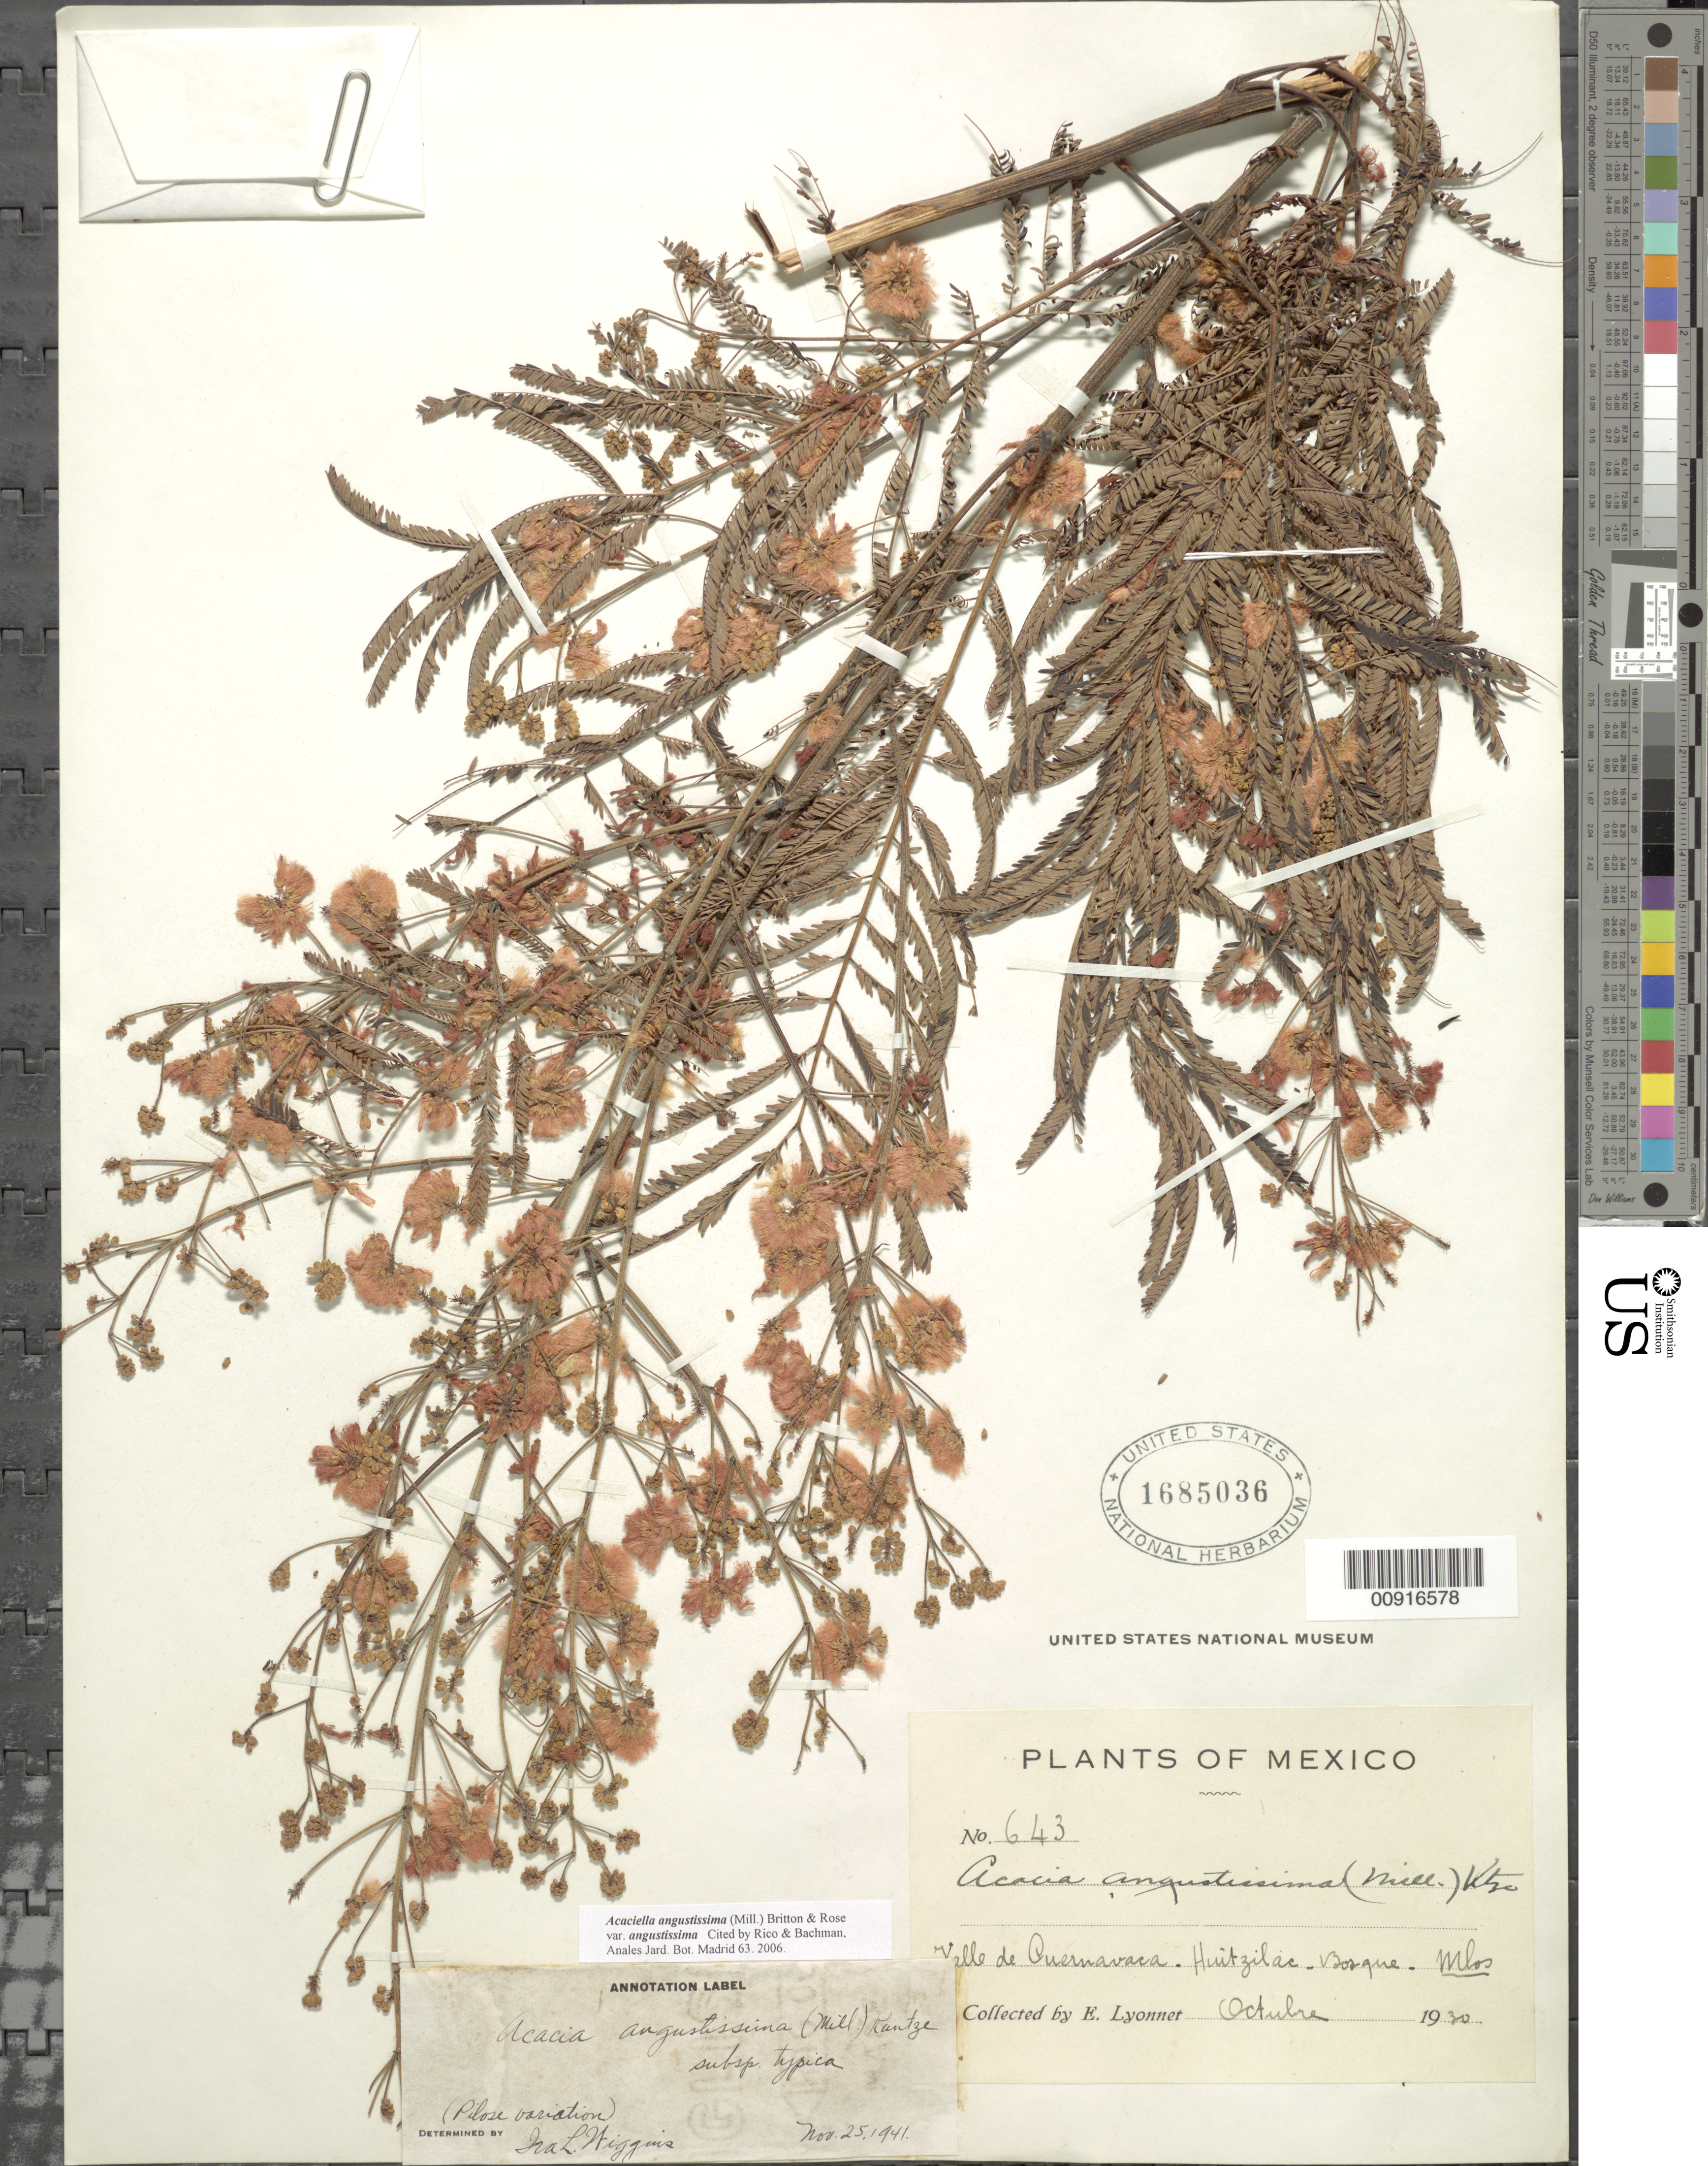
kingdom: Plantae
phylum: Tracheophyta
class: Magnoliopsida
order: Fabales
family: Fabaceae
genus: Acaciella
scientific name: Acaciella angustissima var. angustissima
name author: (Mill.) Britton & Rose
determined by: Rico, L.; Bachman, --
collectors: Bro. E. Lyonnet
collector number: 643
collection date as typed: Oct 1930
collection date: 1930-10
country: Mexico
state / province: Morelos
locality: Valle de Cuernavaca- Huitzilac-Bosque-Morelos.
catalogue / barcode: US 1685036